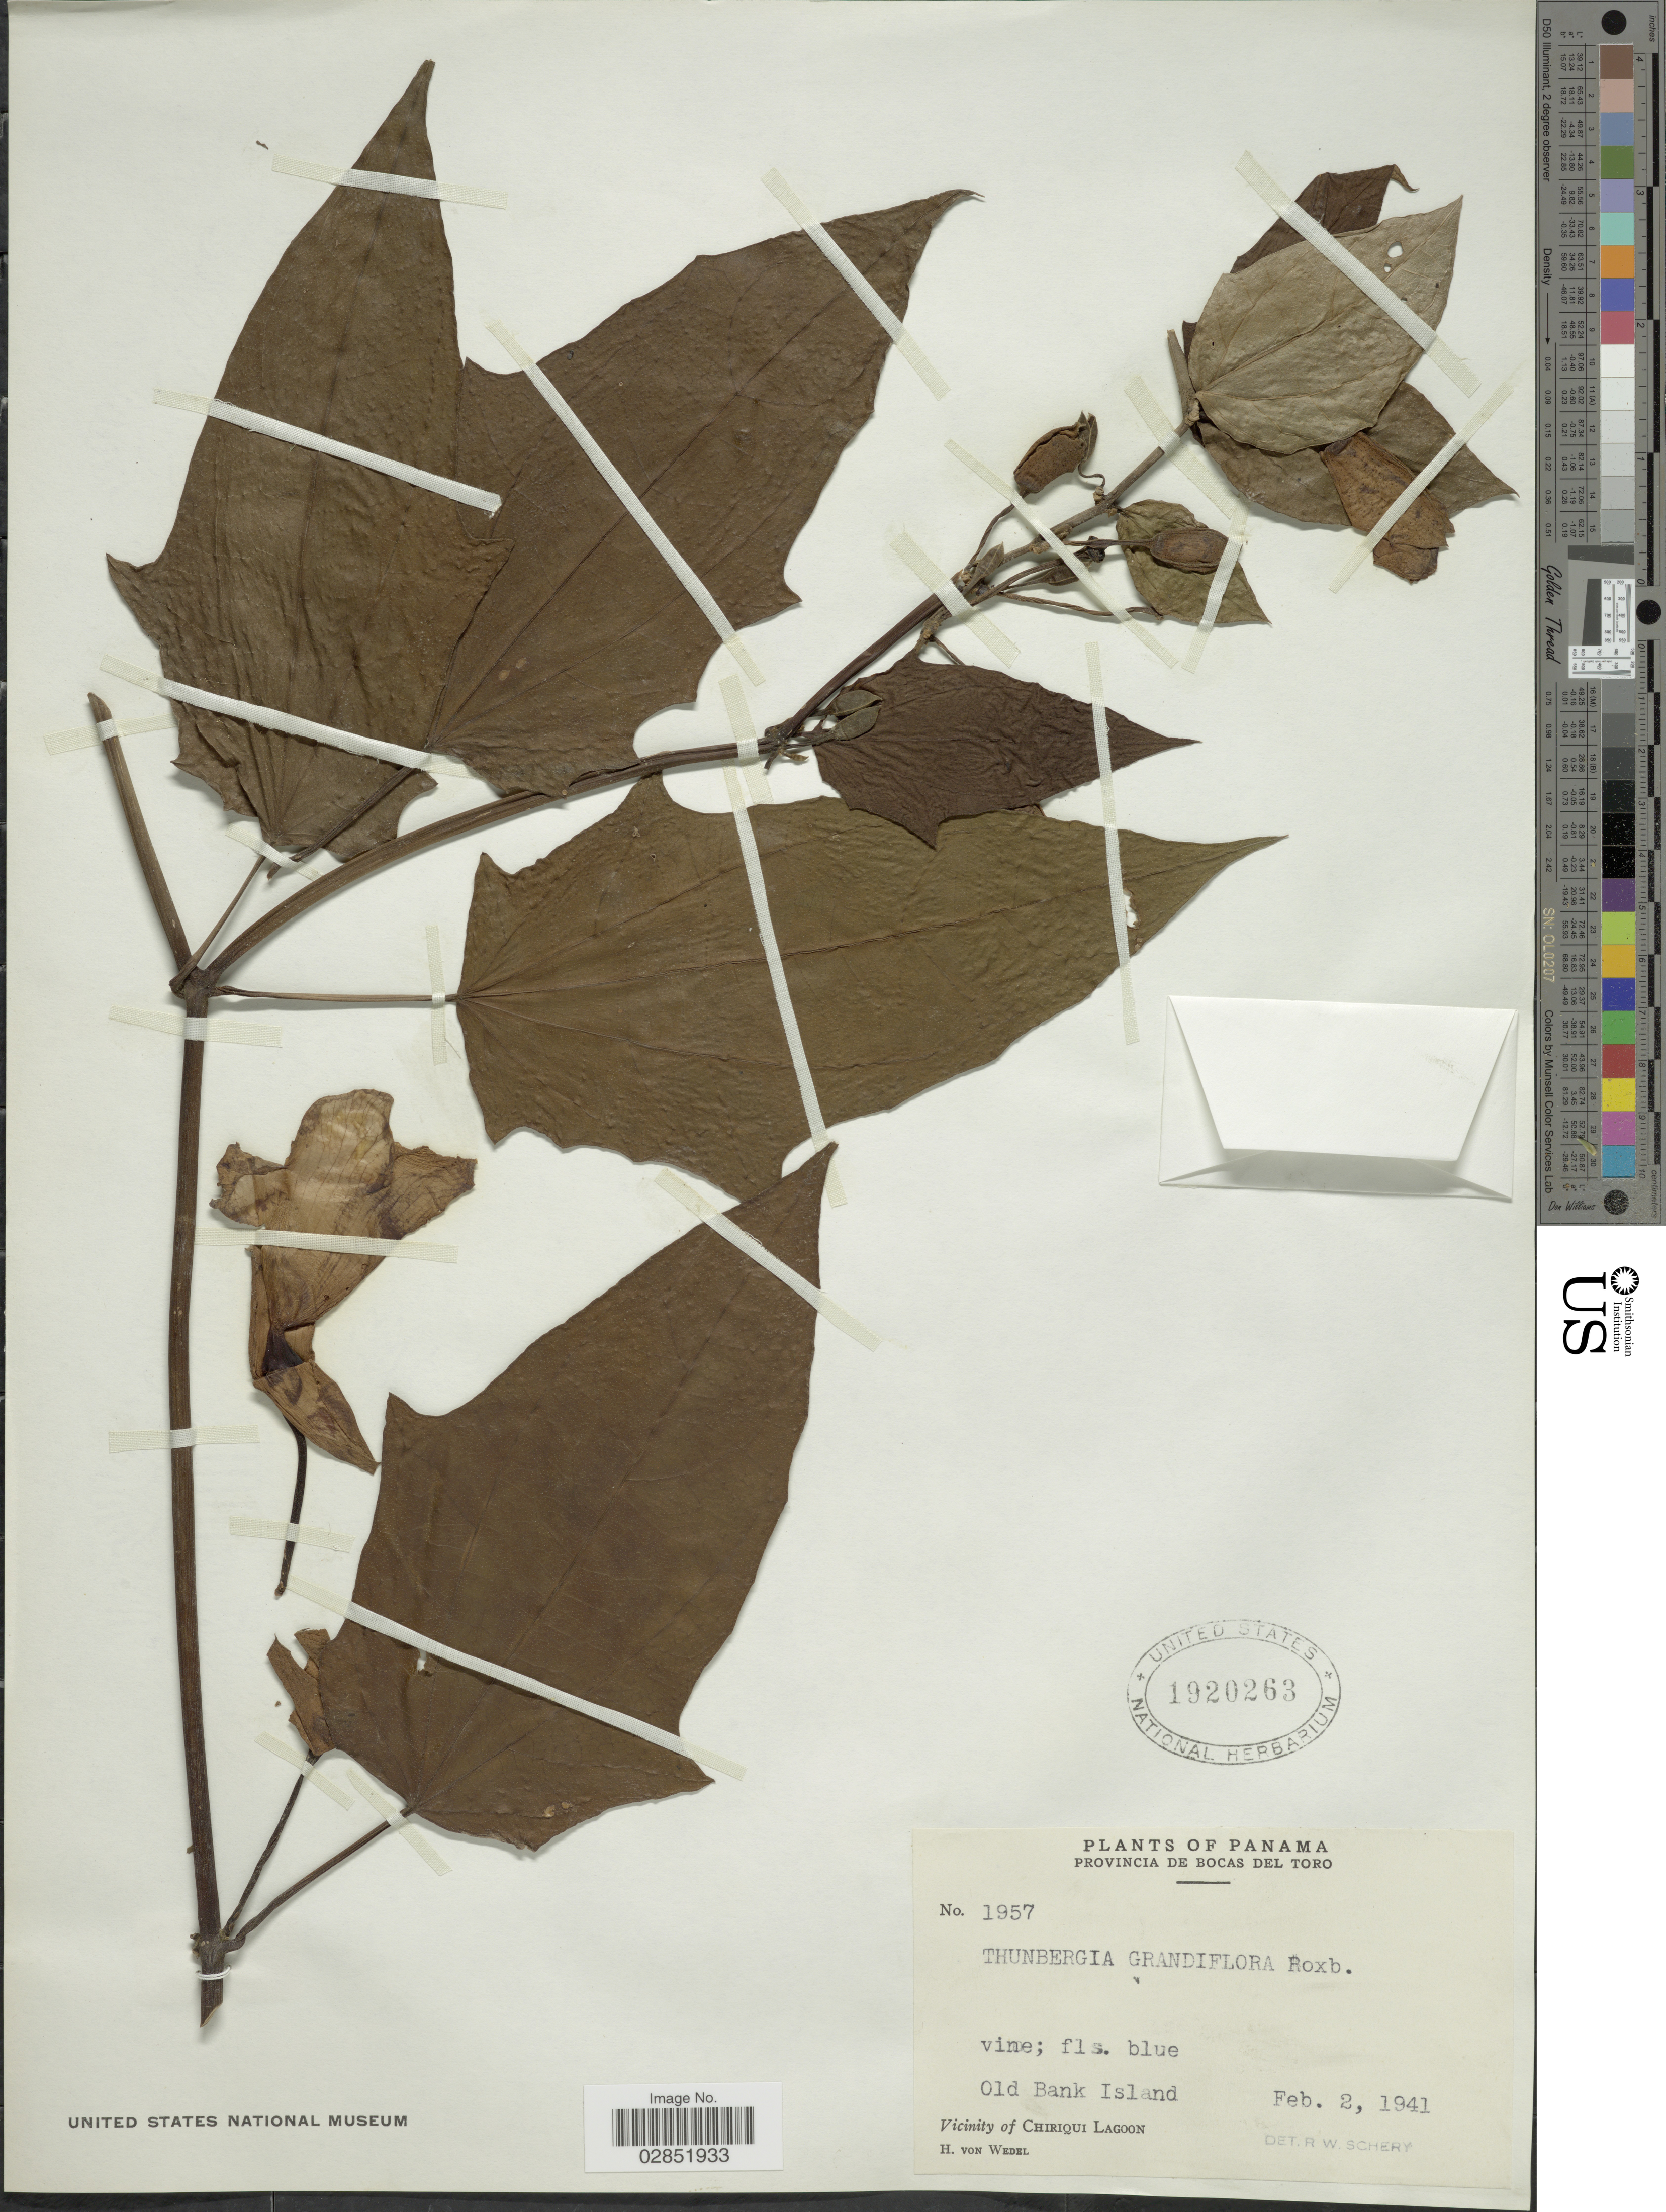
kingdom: Plantae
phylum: Tracheophyta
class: Magnoliopsida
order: Lamiales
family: Acanthaceae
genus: Thunbergia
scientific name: Thunbergia grandiflora 'Alba'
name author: (Roxb. ex Rottler) Roxb.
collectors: H. von Wedel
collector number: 1957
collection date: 1941-02-02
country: Panama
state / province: Bocas del Toro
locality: Old Bank Island. Vicinity of Chiriqui Lagoon.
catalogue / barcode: US 1920263